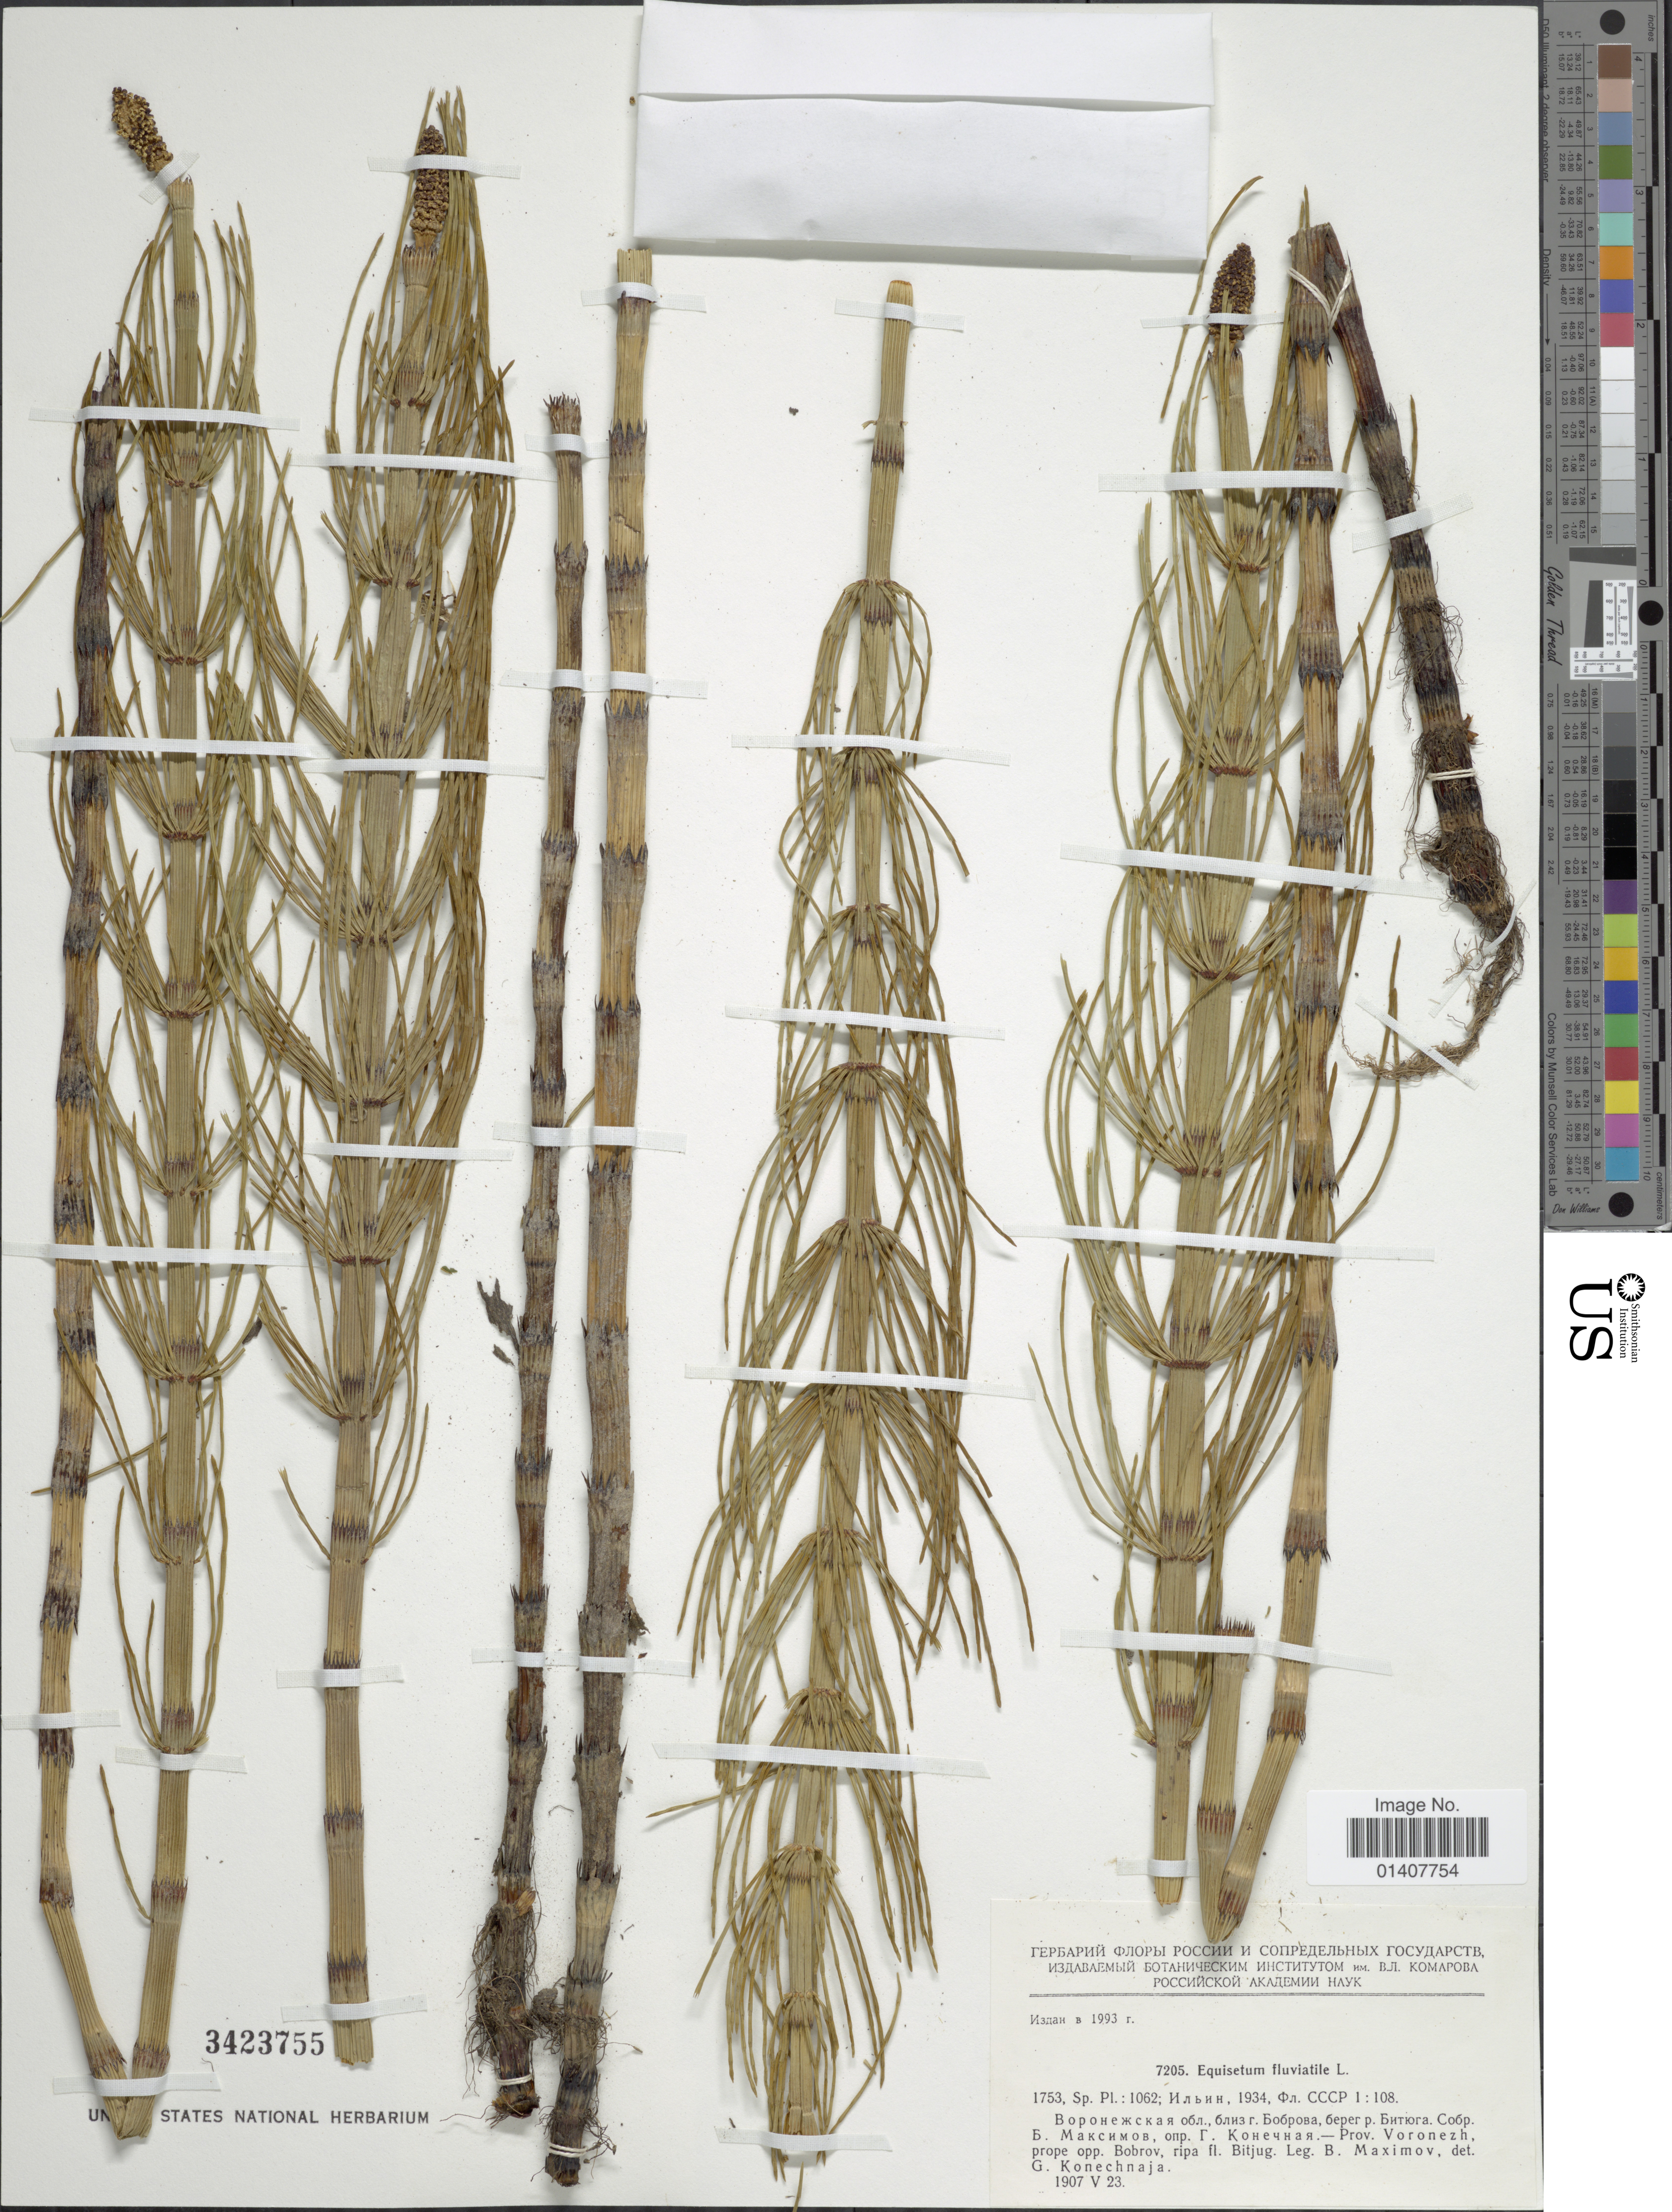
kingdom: Plantae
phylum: Tracheophyta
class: Polypodiopsida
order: Equisetales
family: Equisetaceae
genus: Equisetum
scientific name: Equisetum fluviatile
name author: L.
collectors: B. Maximov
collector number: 7205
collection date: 1907-05-23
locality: Prov. Voronezh., prope opp. Bobrov, rioa fl. Bitjug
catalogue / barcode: US 3423755